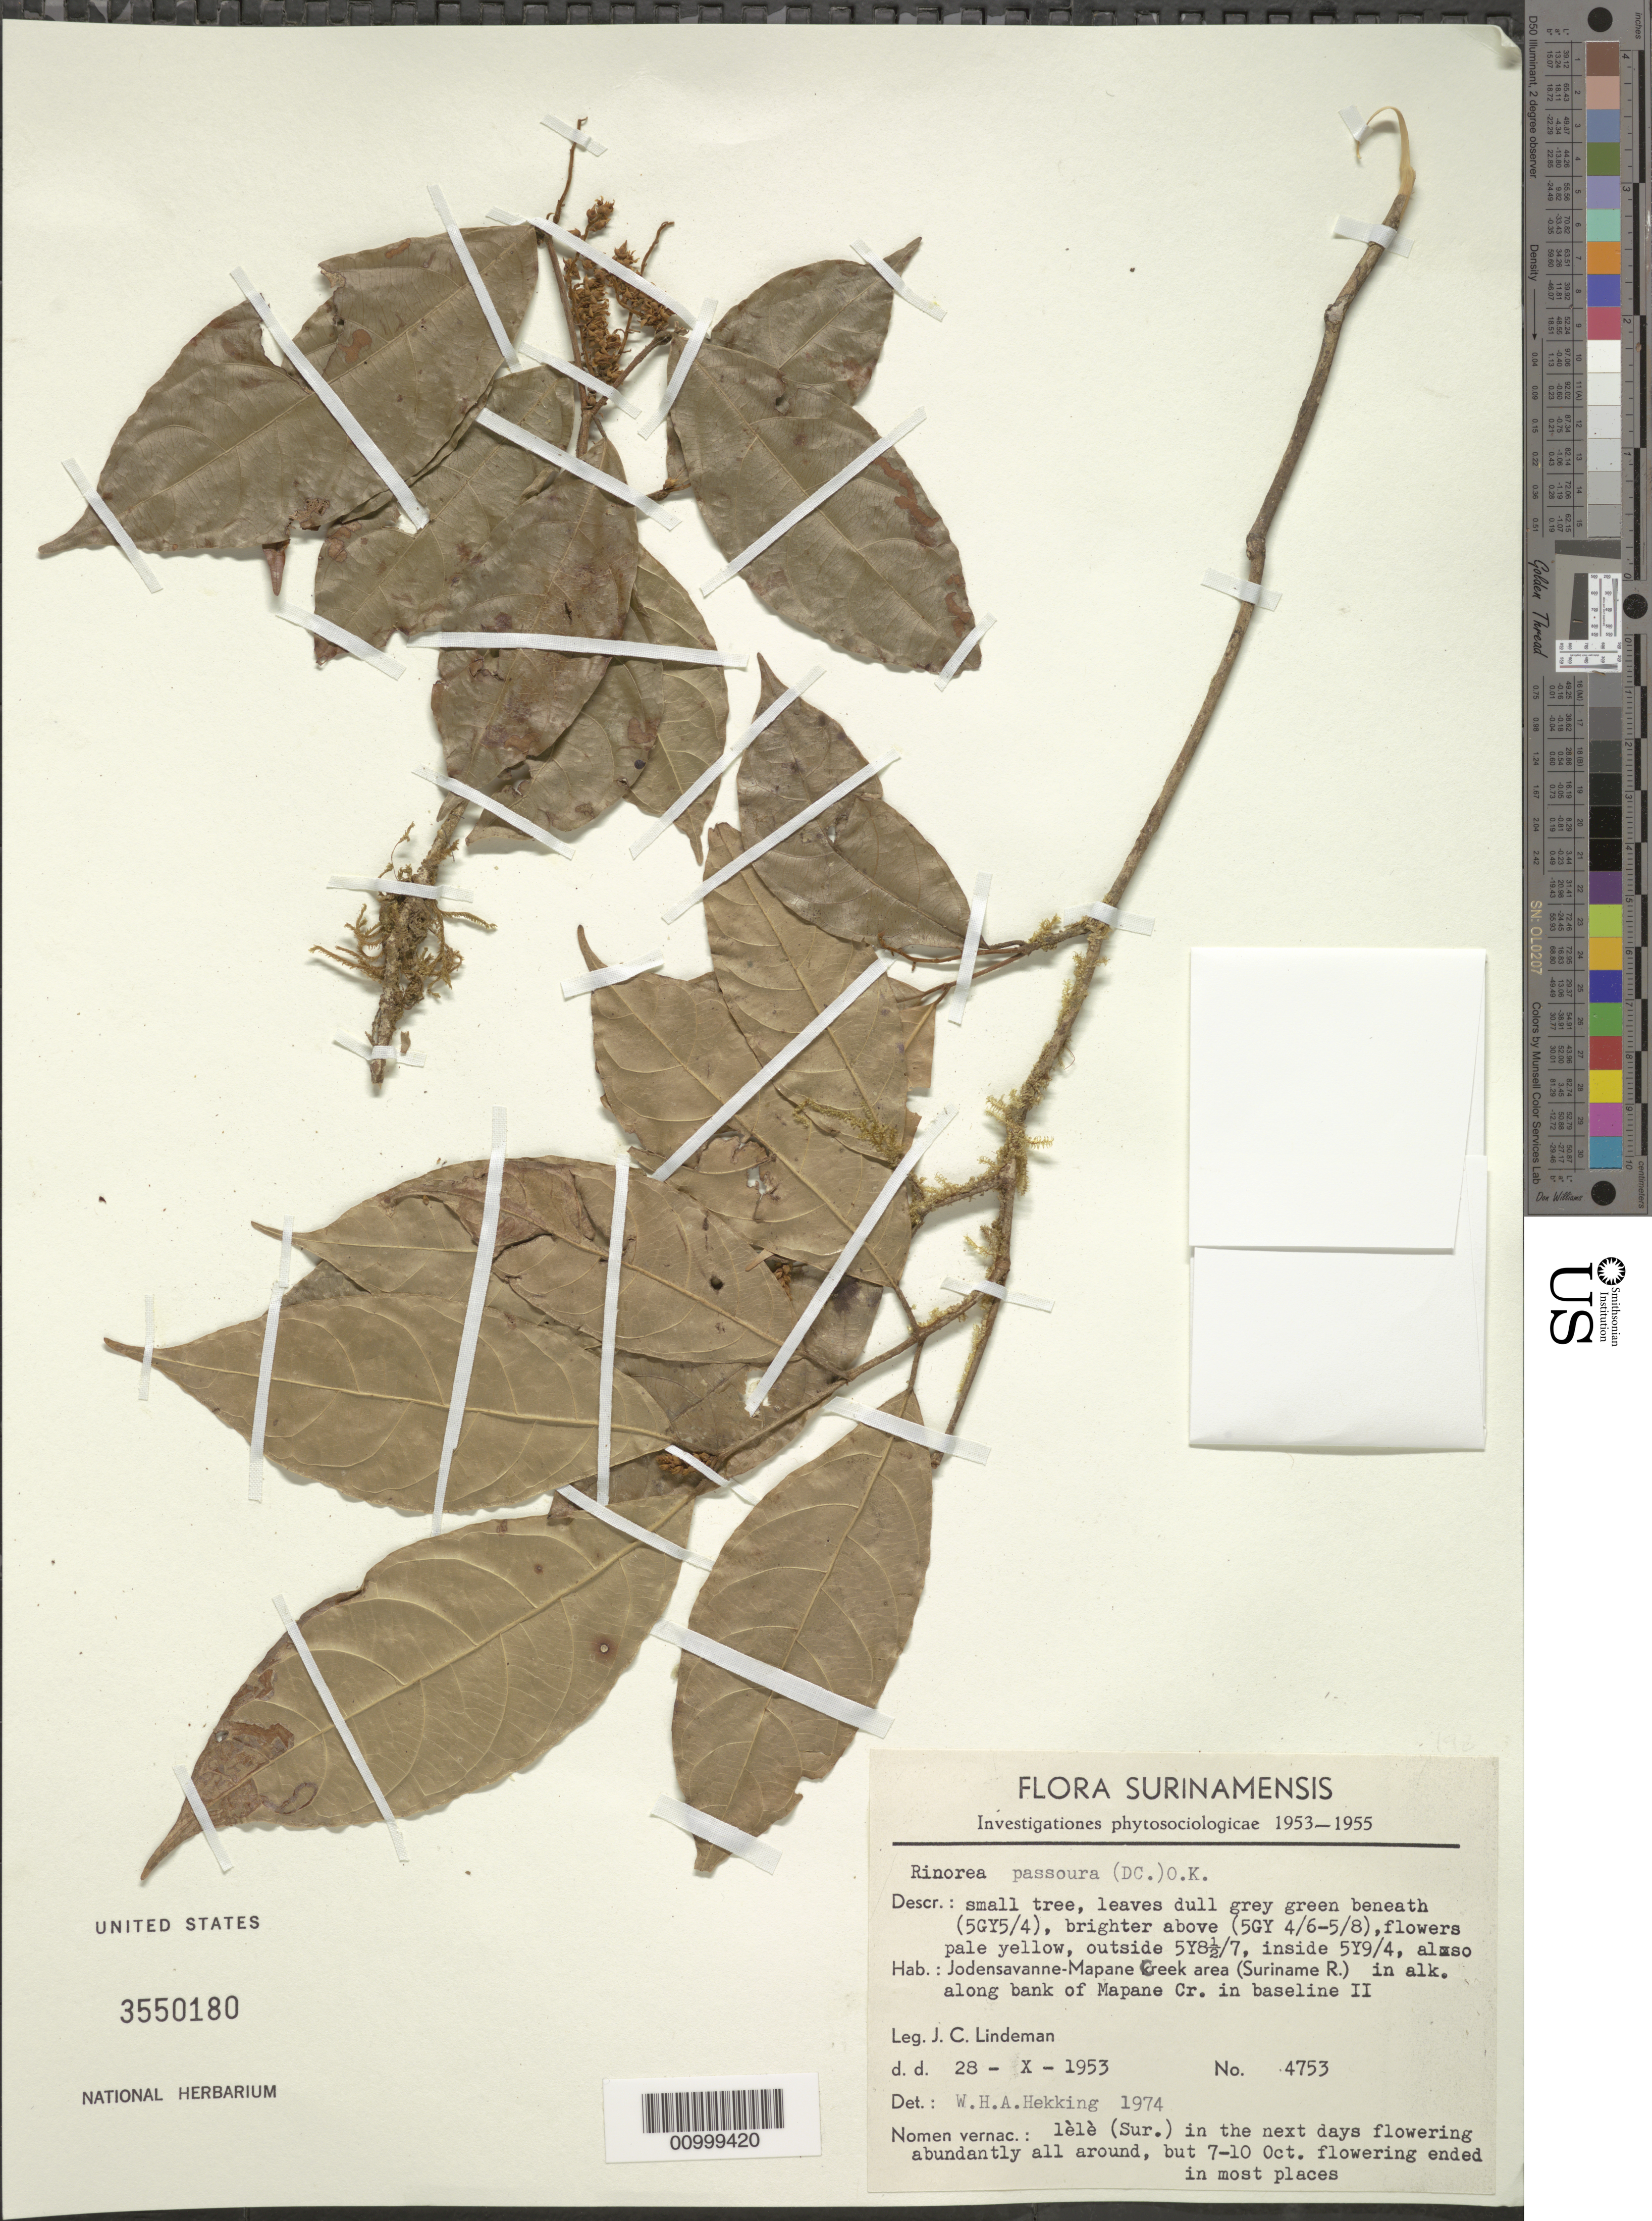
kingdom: Plantae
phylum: Tracheophyta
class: Magnoliopsida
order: Malpighiales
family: Violaceae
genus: Rinorea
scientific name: Rinorea pubiflora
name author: (Benth.) Sprague & Sandwith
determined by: Hoyos-Gomez, S. E.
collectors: J. C. Lindeman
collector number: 4753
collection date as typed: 28-Oct-53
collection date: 1953-10-28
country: Suriname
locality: Jodensvanne-Mapane creek area in alk. Along bank of Mapane Creek in baseline II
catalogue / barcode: US 3550180